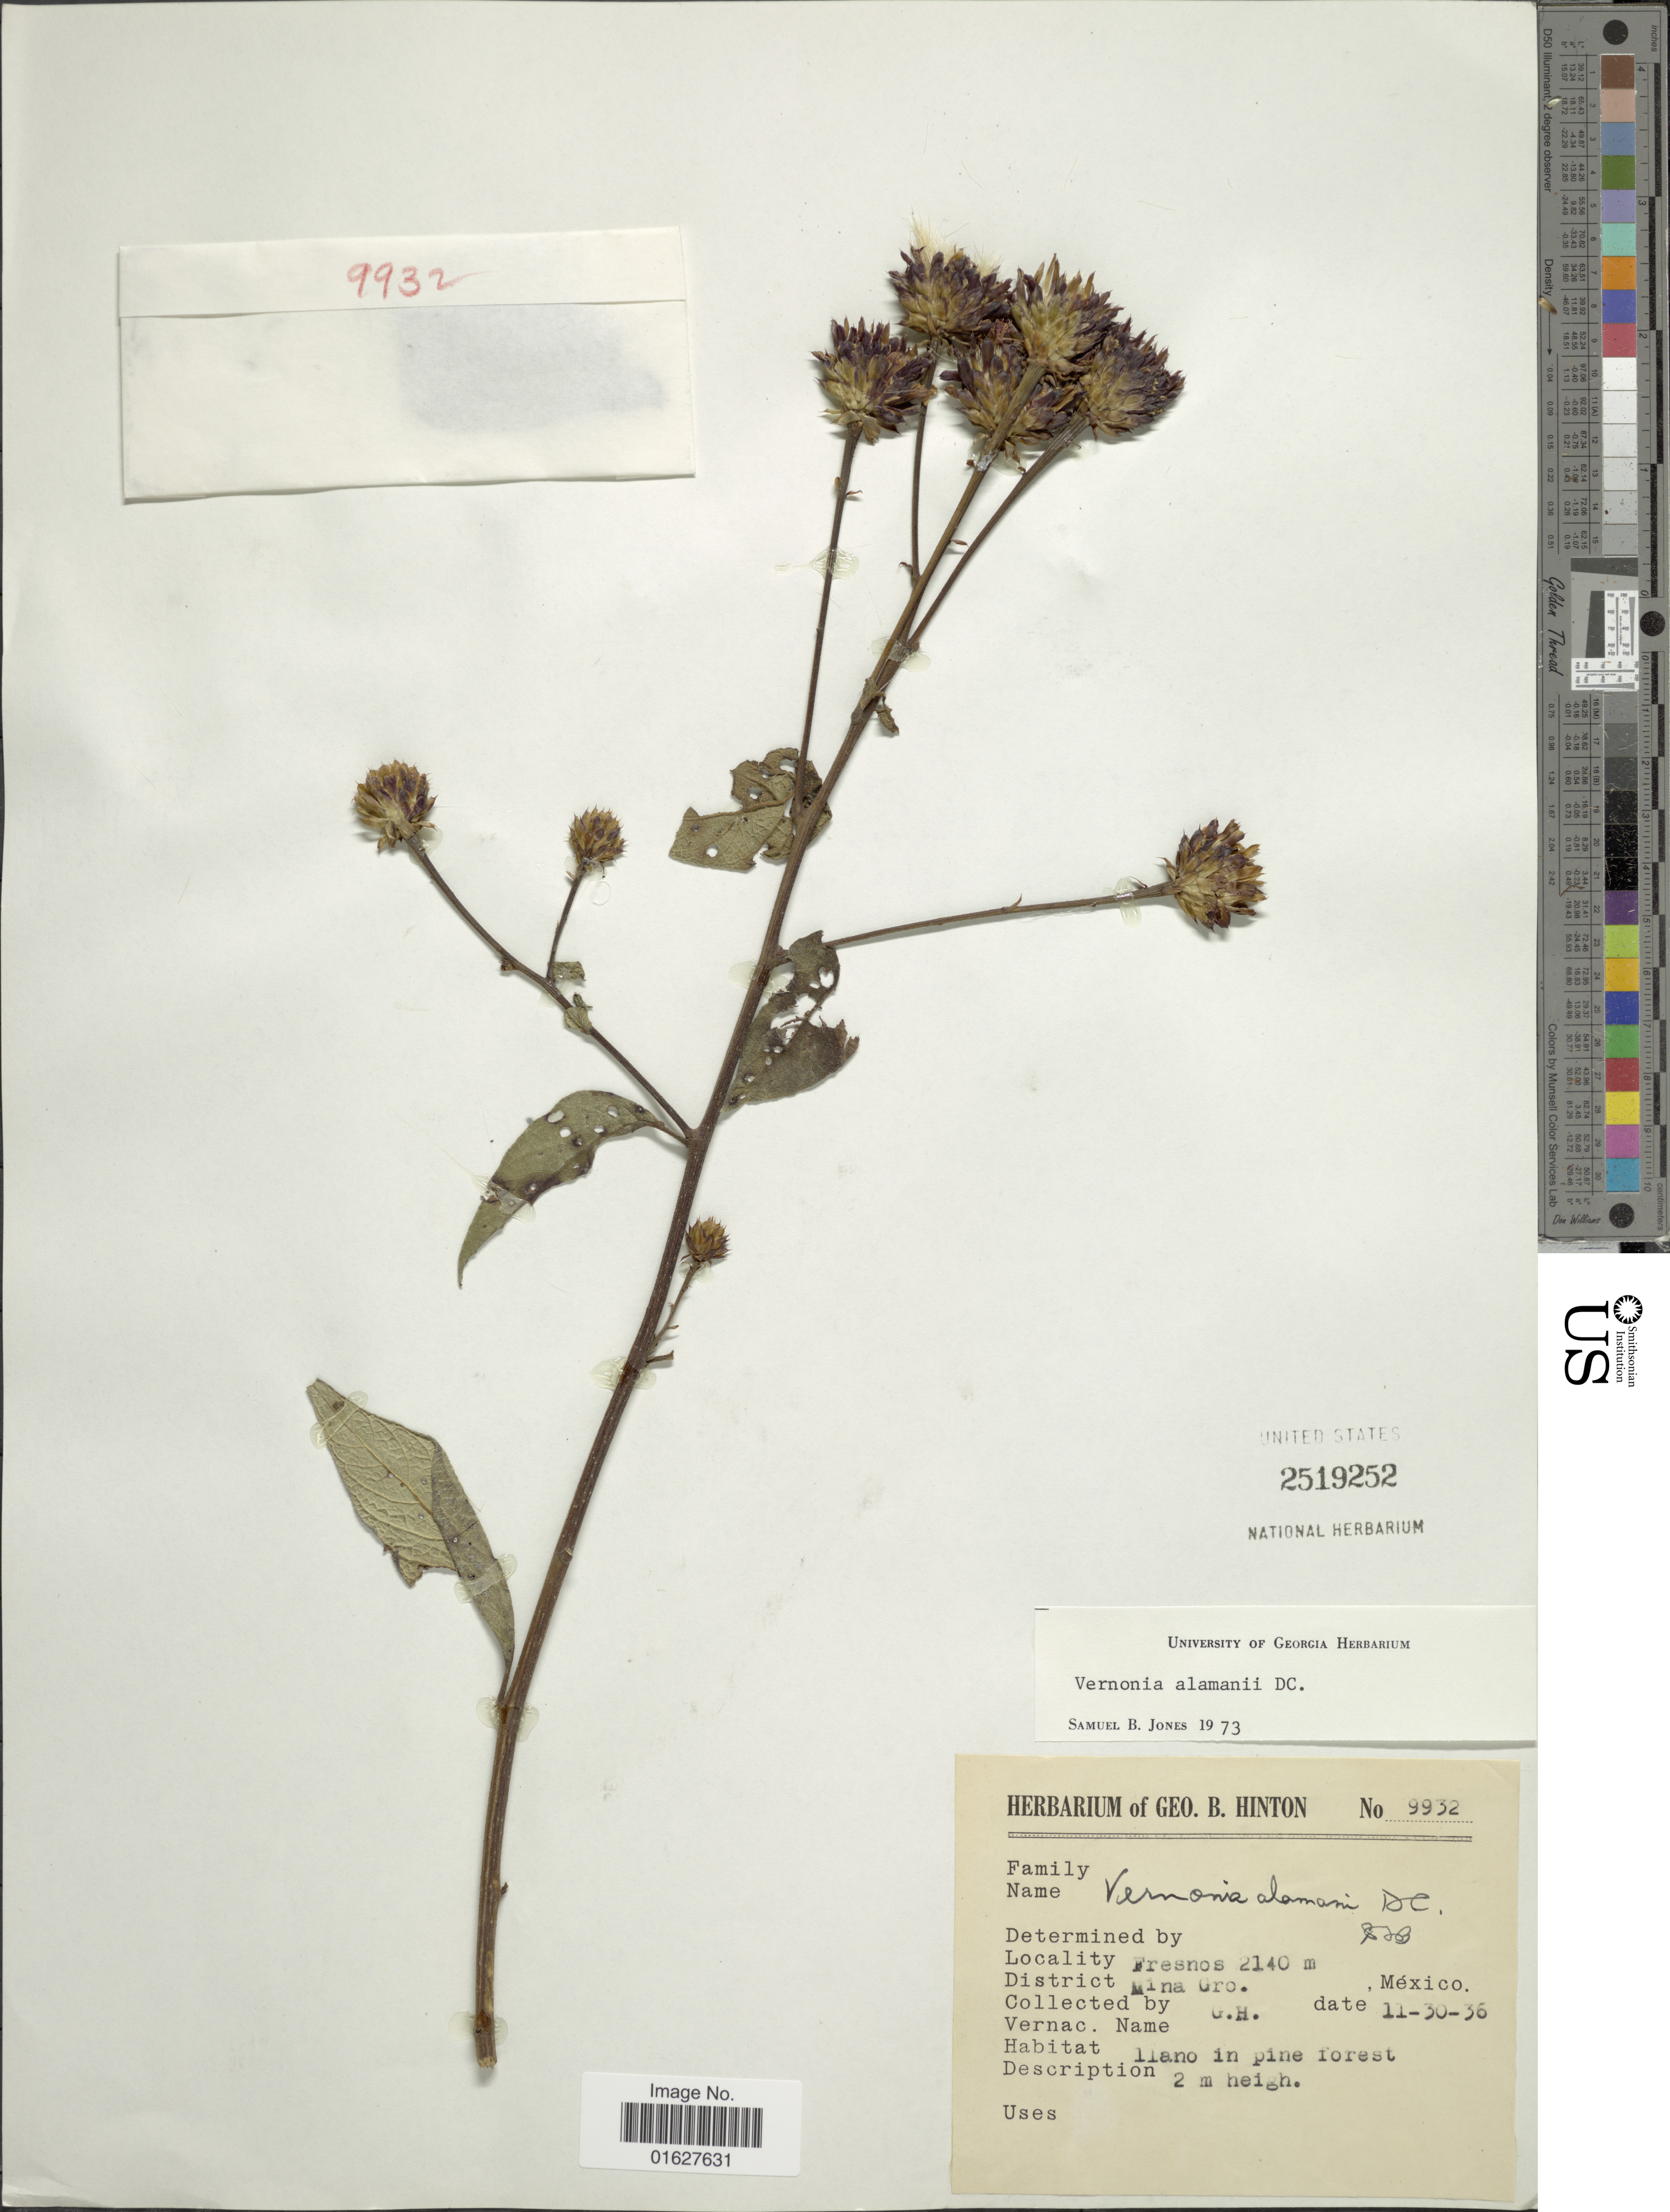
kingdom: Plantae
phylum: Tracheophyta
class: Magnoliopsida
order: Asterales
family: Asteraceae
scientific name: Vickianthus alamanii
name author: (DC.) H. Rob.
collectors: G. B. Hinton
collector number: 9932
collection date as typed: Transcribed d/m/y: 30/11/36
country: Mexico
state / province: Guerrero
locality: Fresnos. Mina Gro. México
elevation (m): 2140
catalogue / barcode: US 2519252